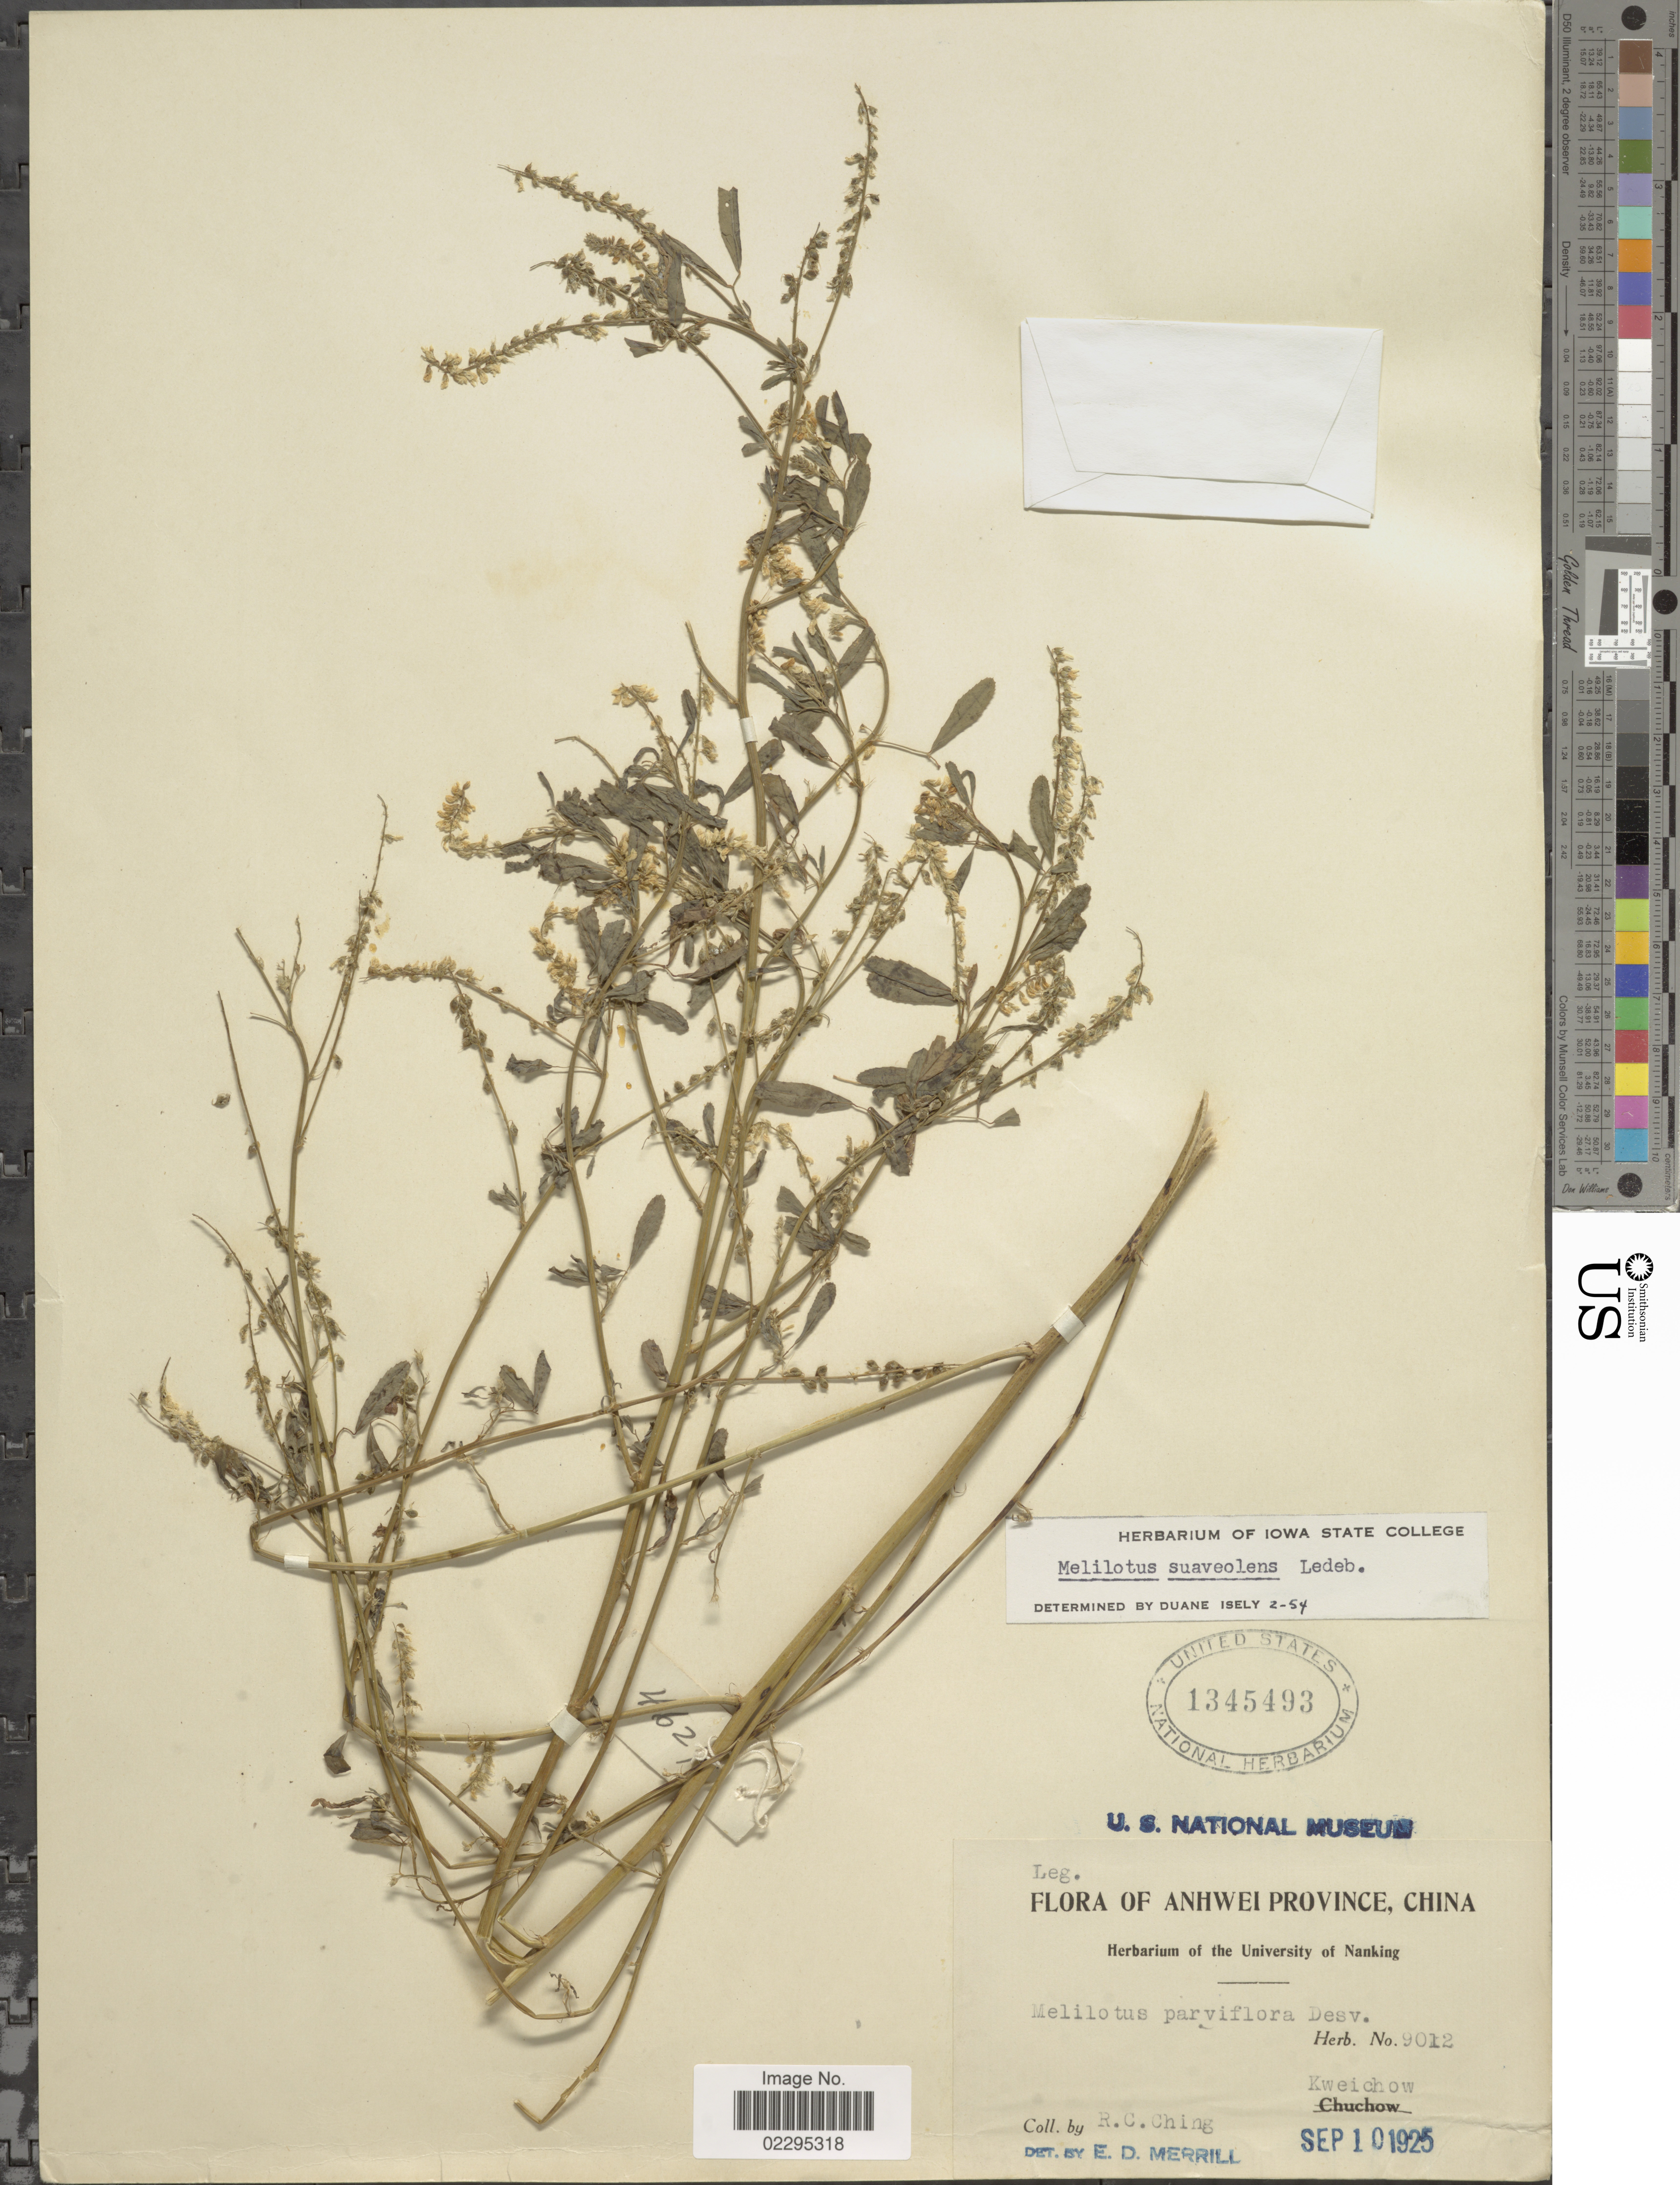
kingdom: Plantae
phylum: Tracheophyta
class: Magnoliopsida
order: Fabales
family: Fabaceae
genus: Melilotus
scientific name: Melilotus suaveolens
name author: Ledeb.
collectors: R. C. Ching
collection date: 1925-09-10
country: China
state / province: Anhui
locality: Anhwei Province of Nanking. Kweichow.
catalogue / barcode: US 1345493